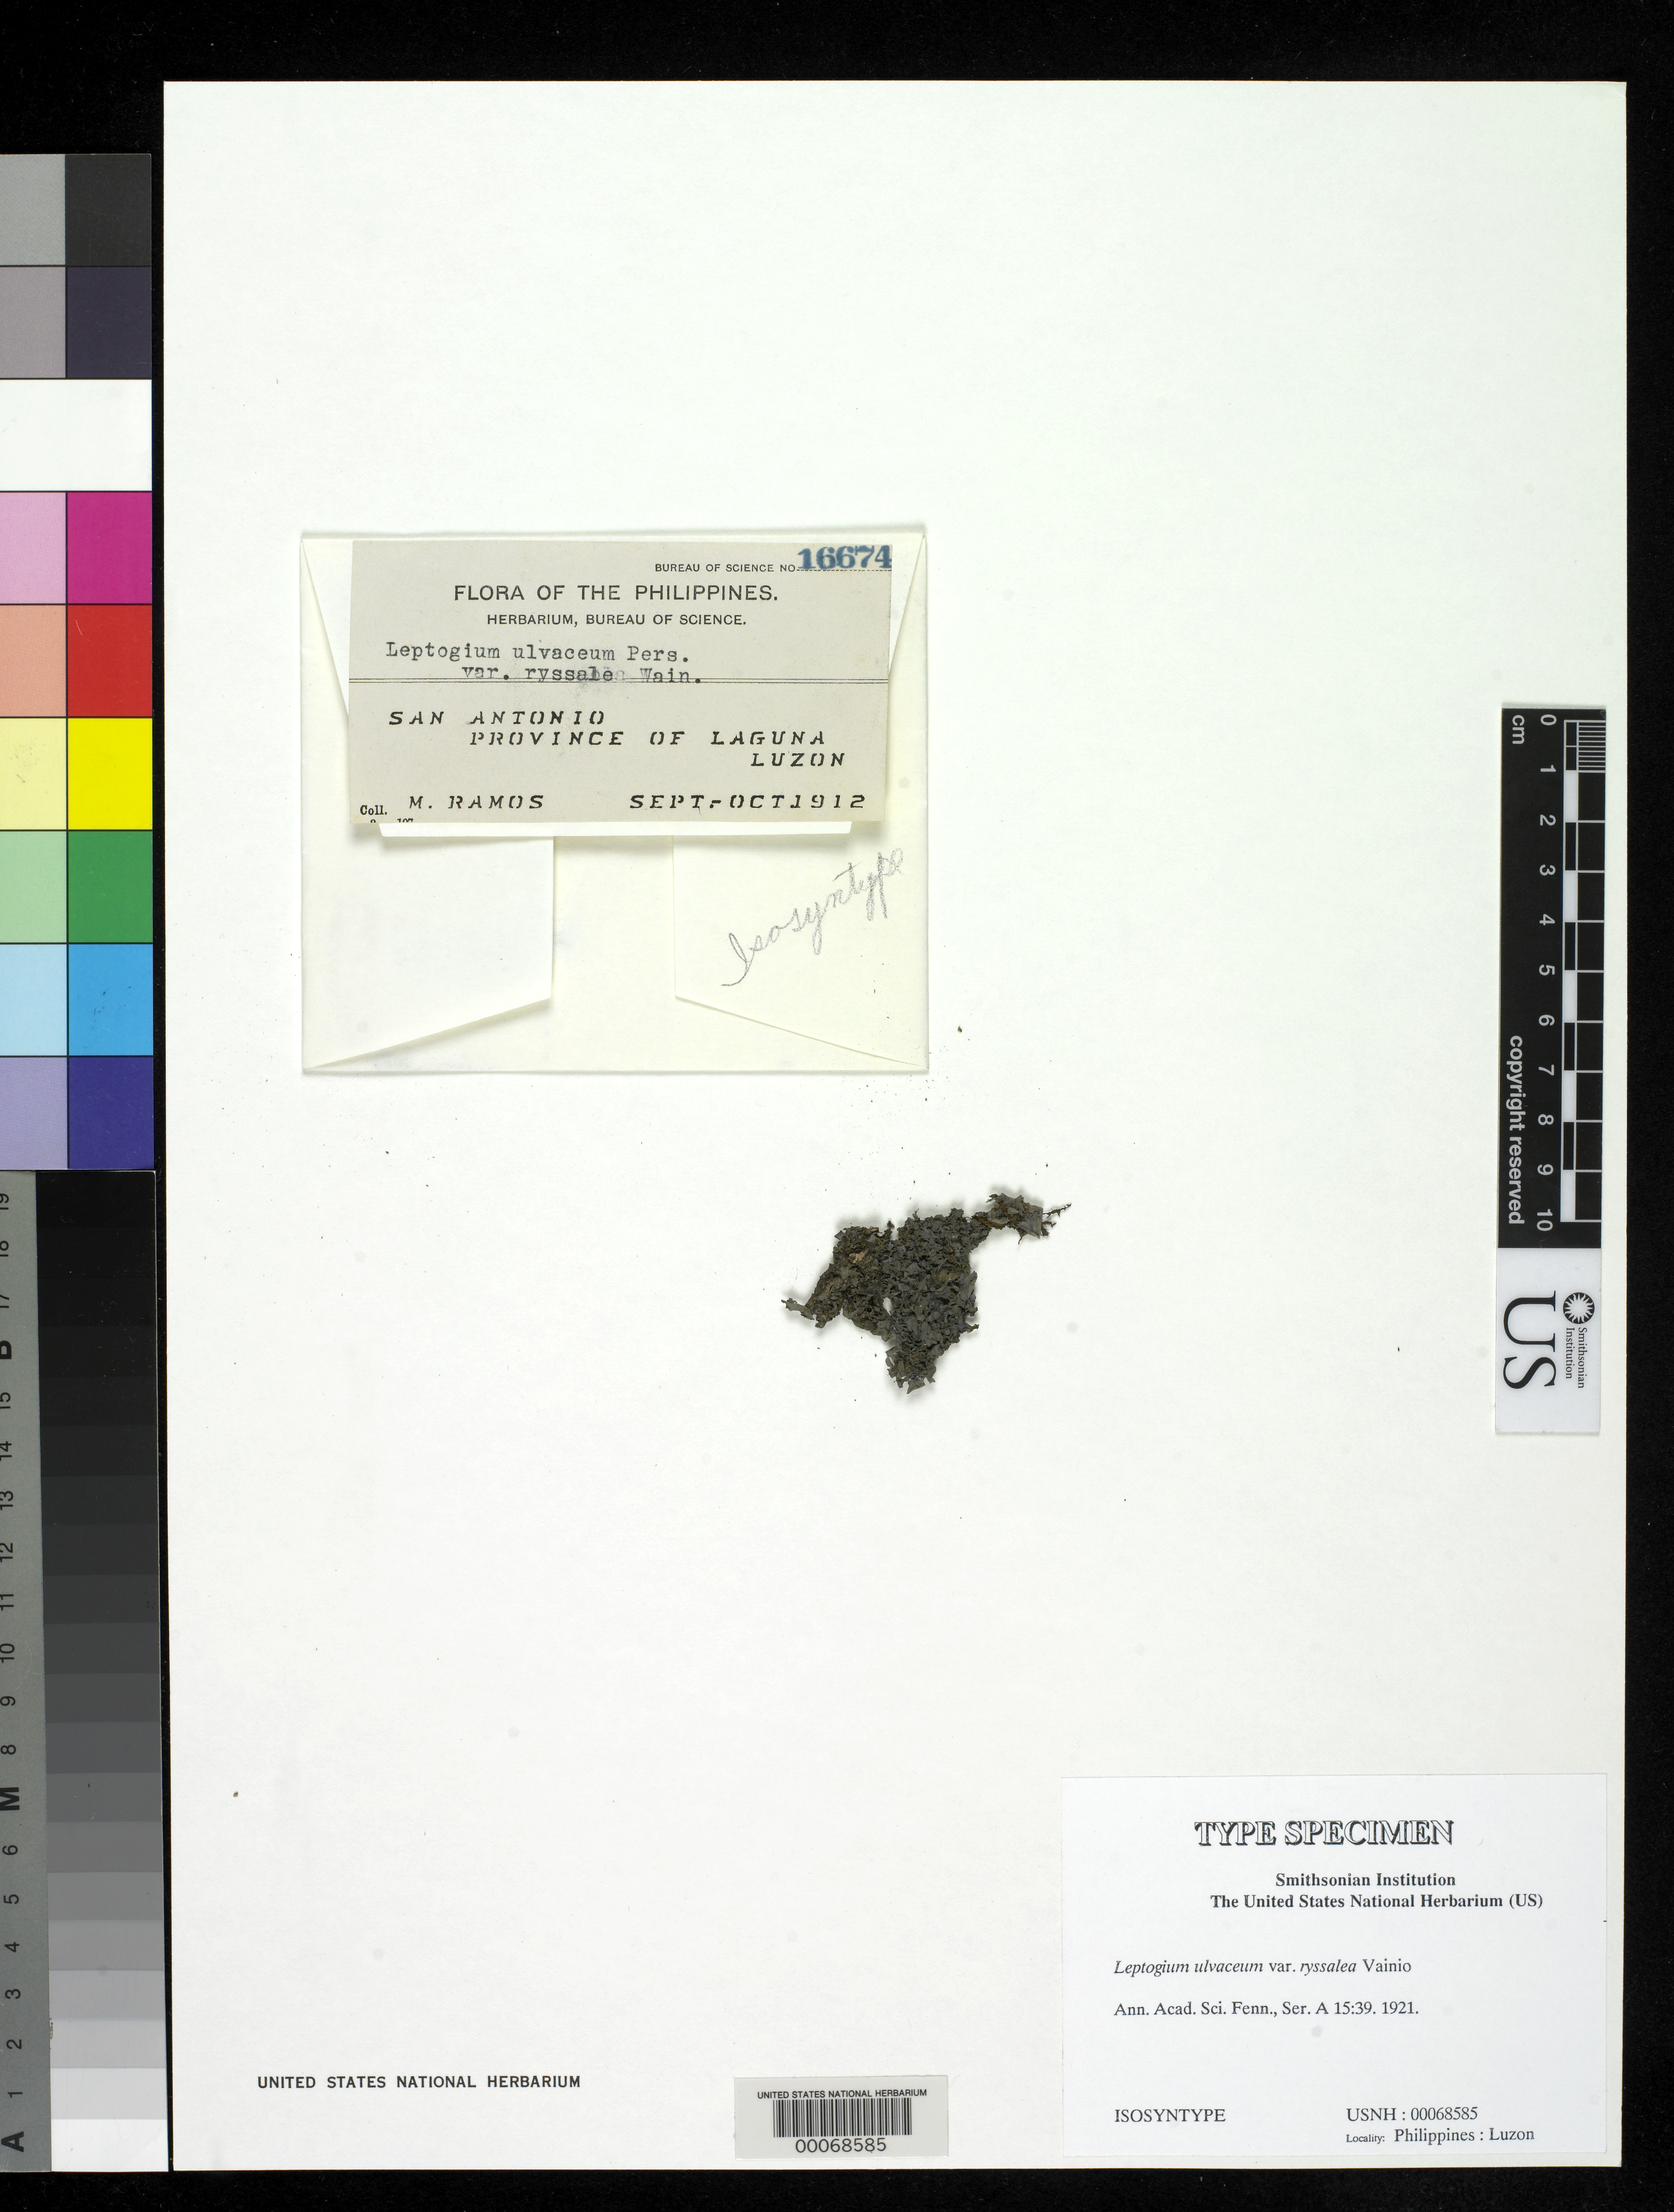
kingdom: Fungi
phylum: Ascomycota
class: Lecanoromycetes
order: Peltigerales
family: Collemataceae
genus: Leptogium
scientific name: Leptogium ulvaceum var. ryssalea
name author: Vain.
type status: Isosyntype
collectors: M. Ramos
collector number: Bur. Sci. 16674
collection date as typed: Sep 1912 to -- Oct 1912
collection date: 1912-09/1912-10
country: Philippines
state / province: Calabarzon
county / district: Laguna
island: Luzon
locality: San Antonio.